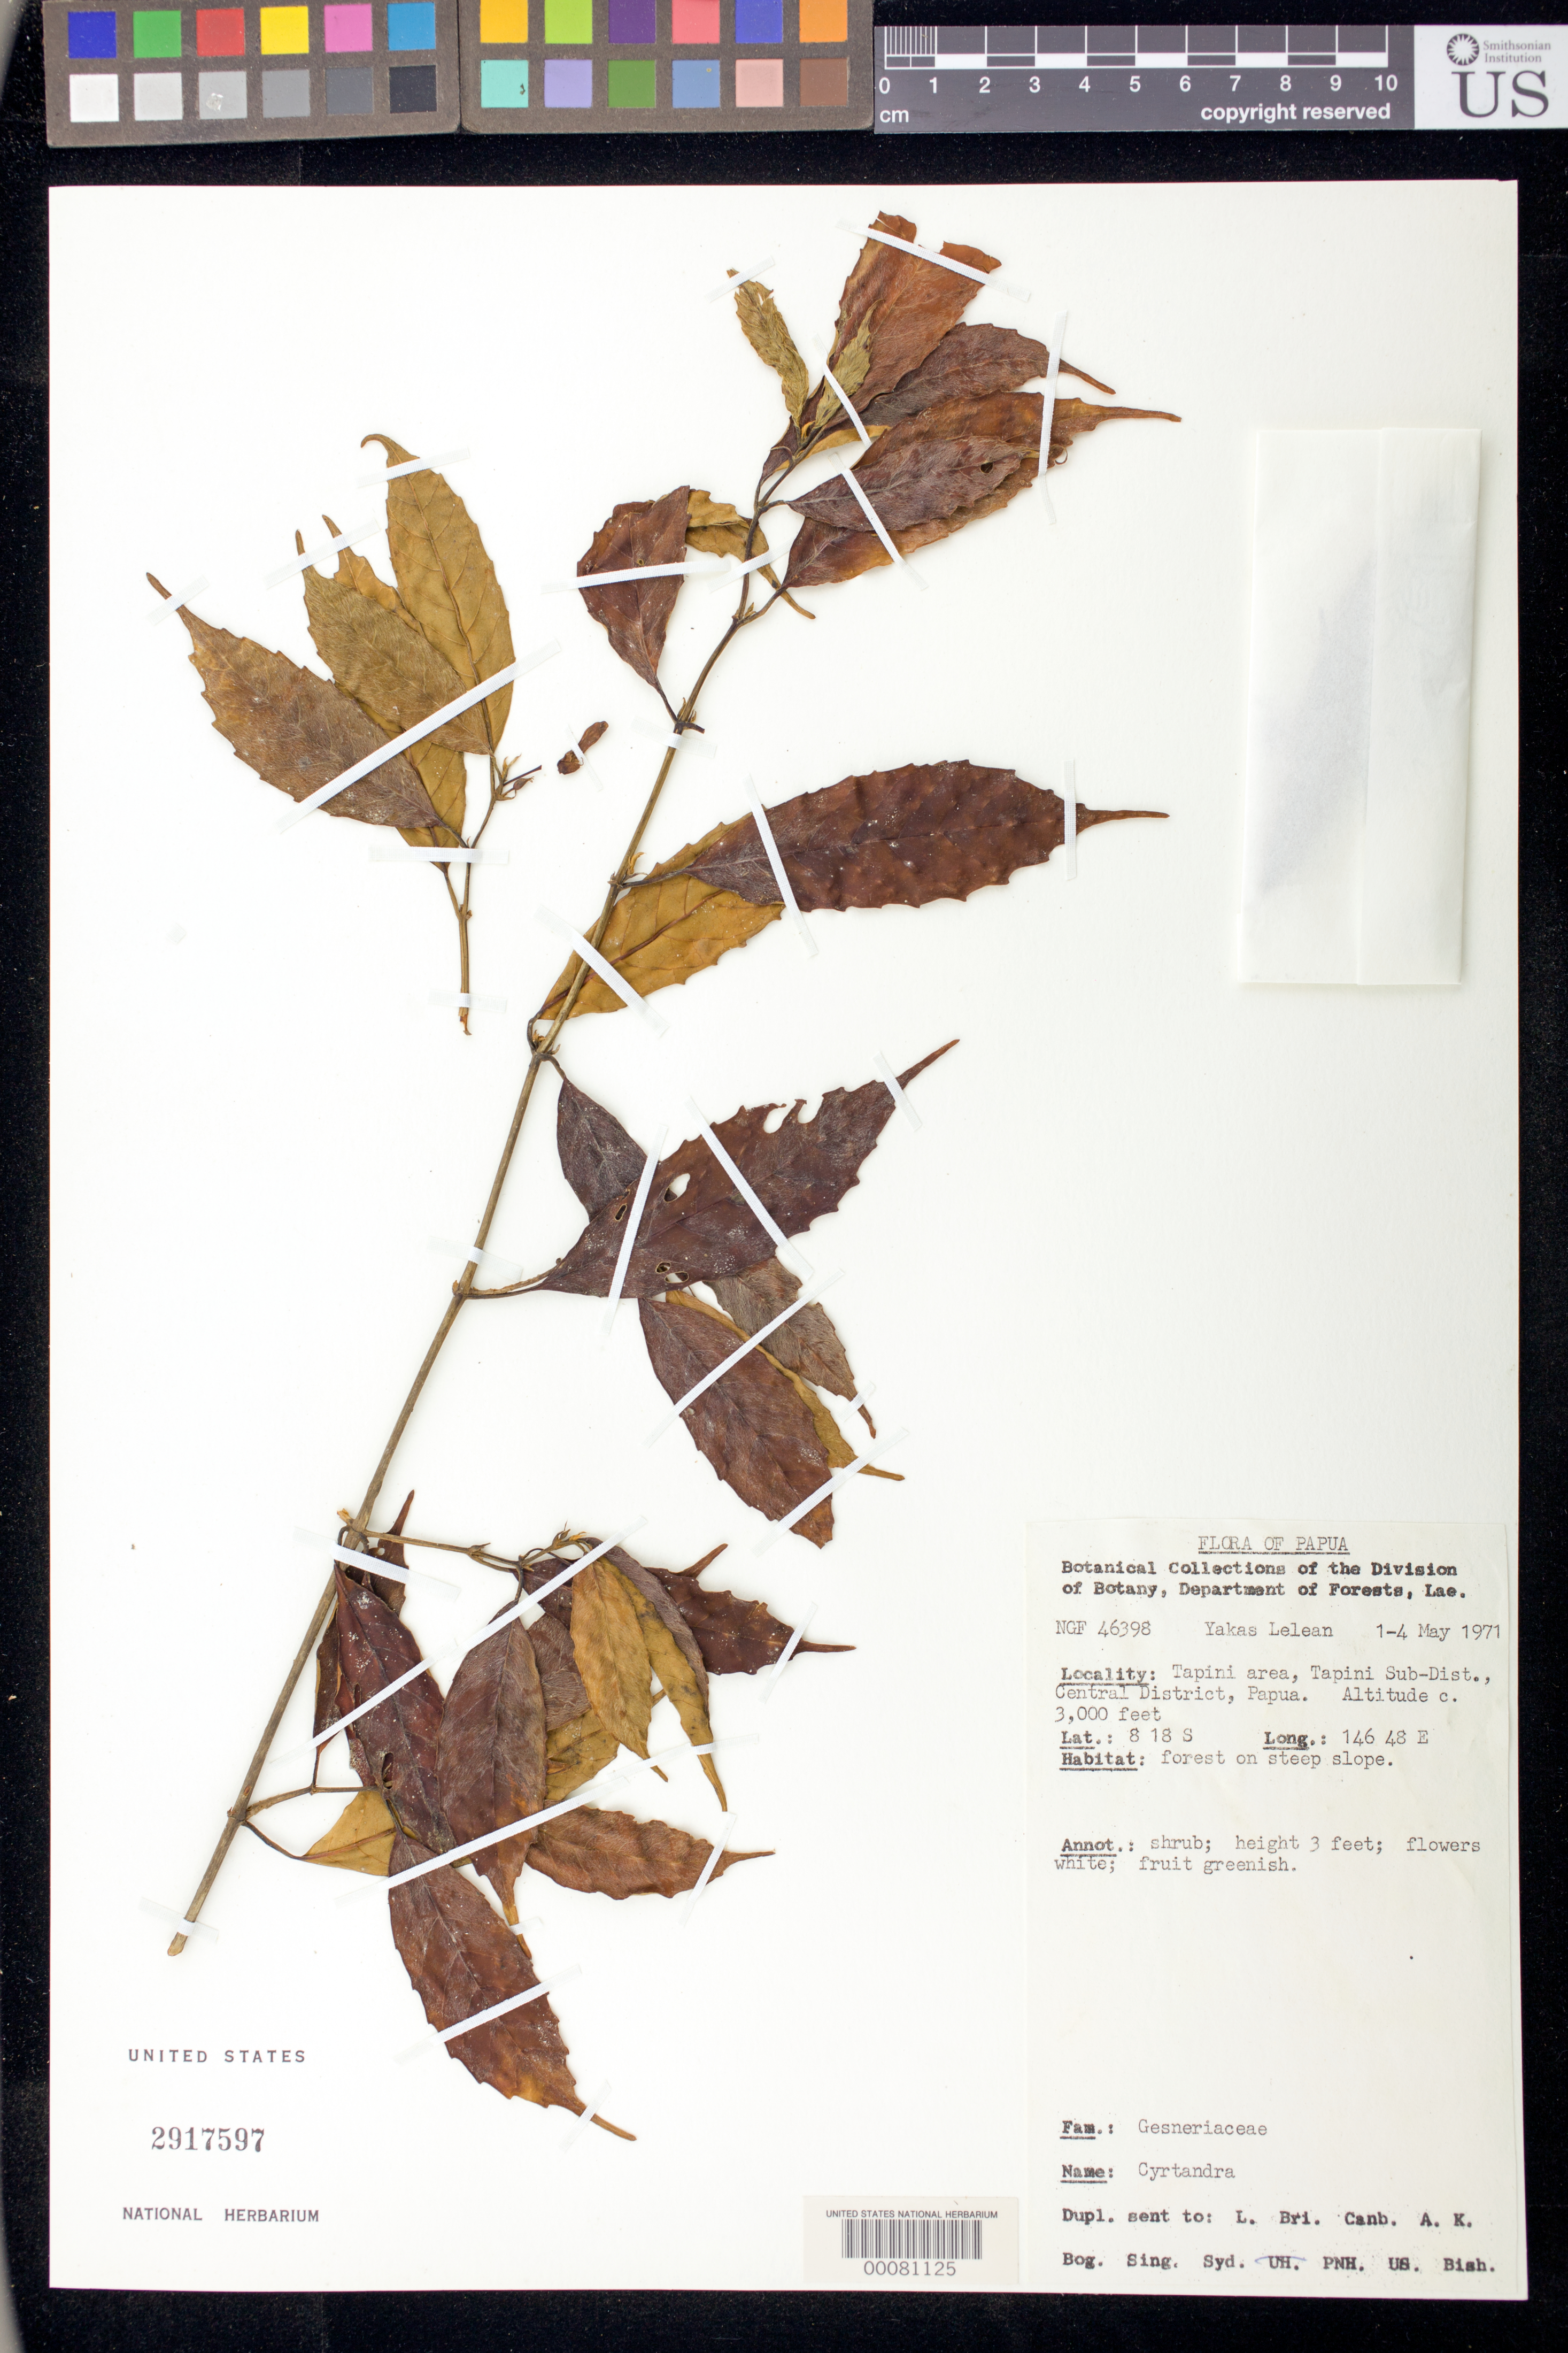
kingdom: Plantae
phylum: Tracheophyta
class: Magnoliopsida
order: Lamiales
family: Gesneriaceae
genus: Cyrtandra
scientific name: Cyrtandra sp.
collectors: Y. Lelean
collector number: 46398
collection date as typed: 01-04 May 1971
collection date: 1971-05-01/1971-05-04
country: Papua New Guinea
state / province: Central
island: New Guinea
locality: Tapini area, tapini sub-dist, central district, papua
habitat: Forest on steep slope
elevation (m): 914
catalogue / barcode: US 2917597